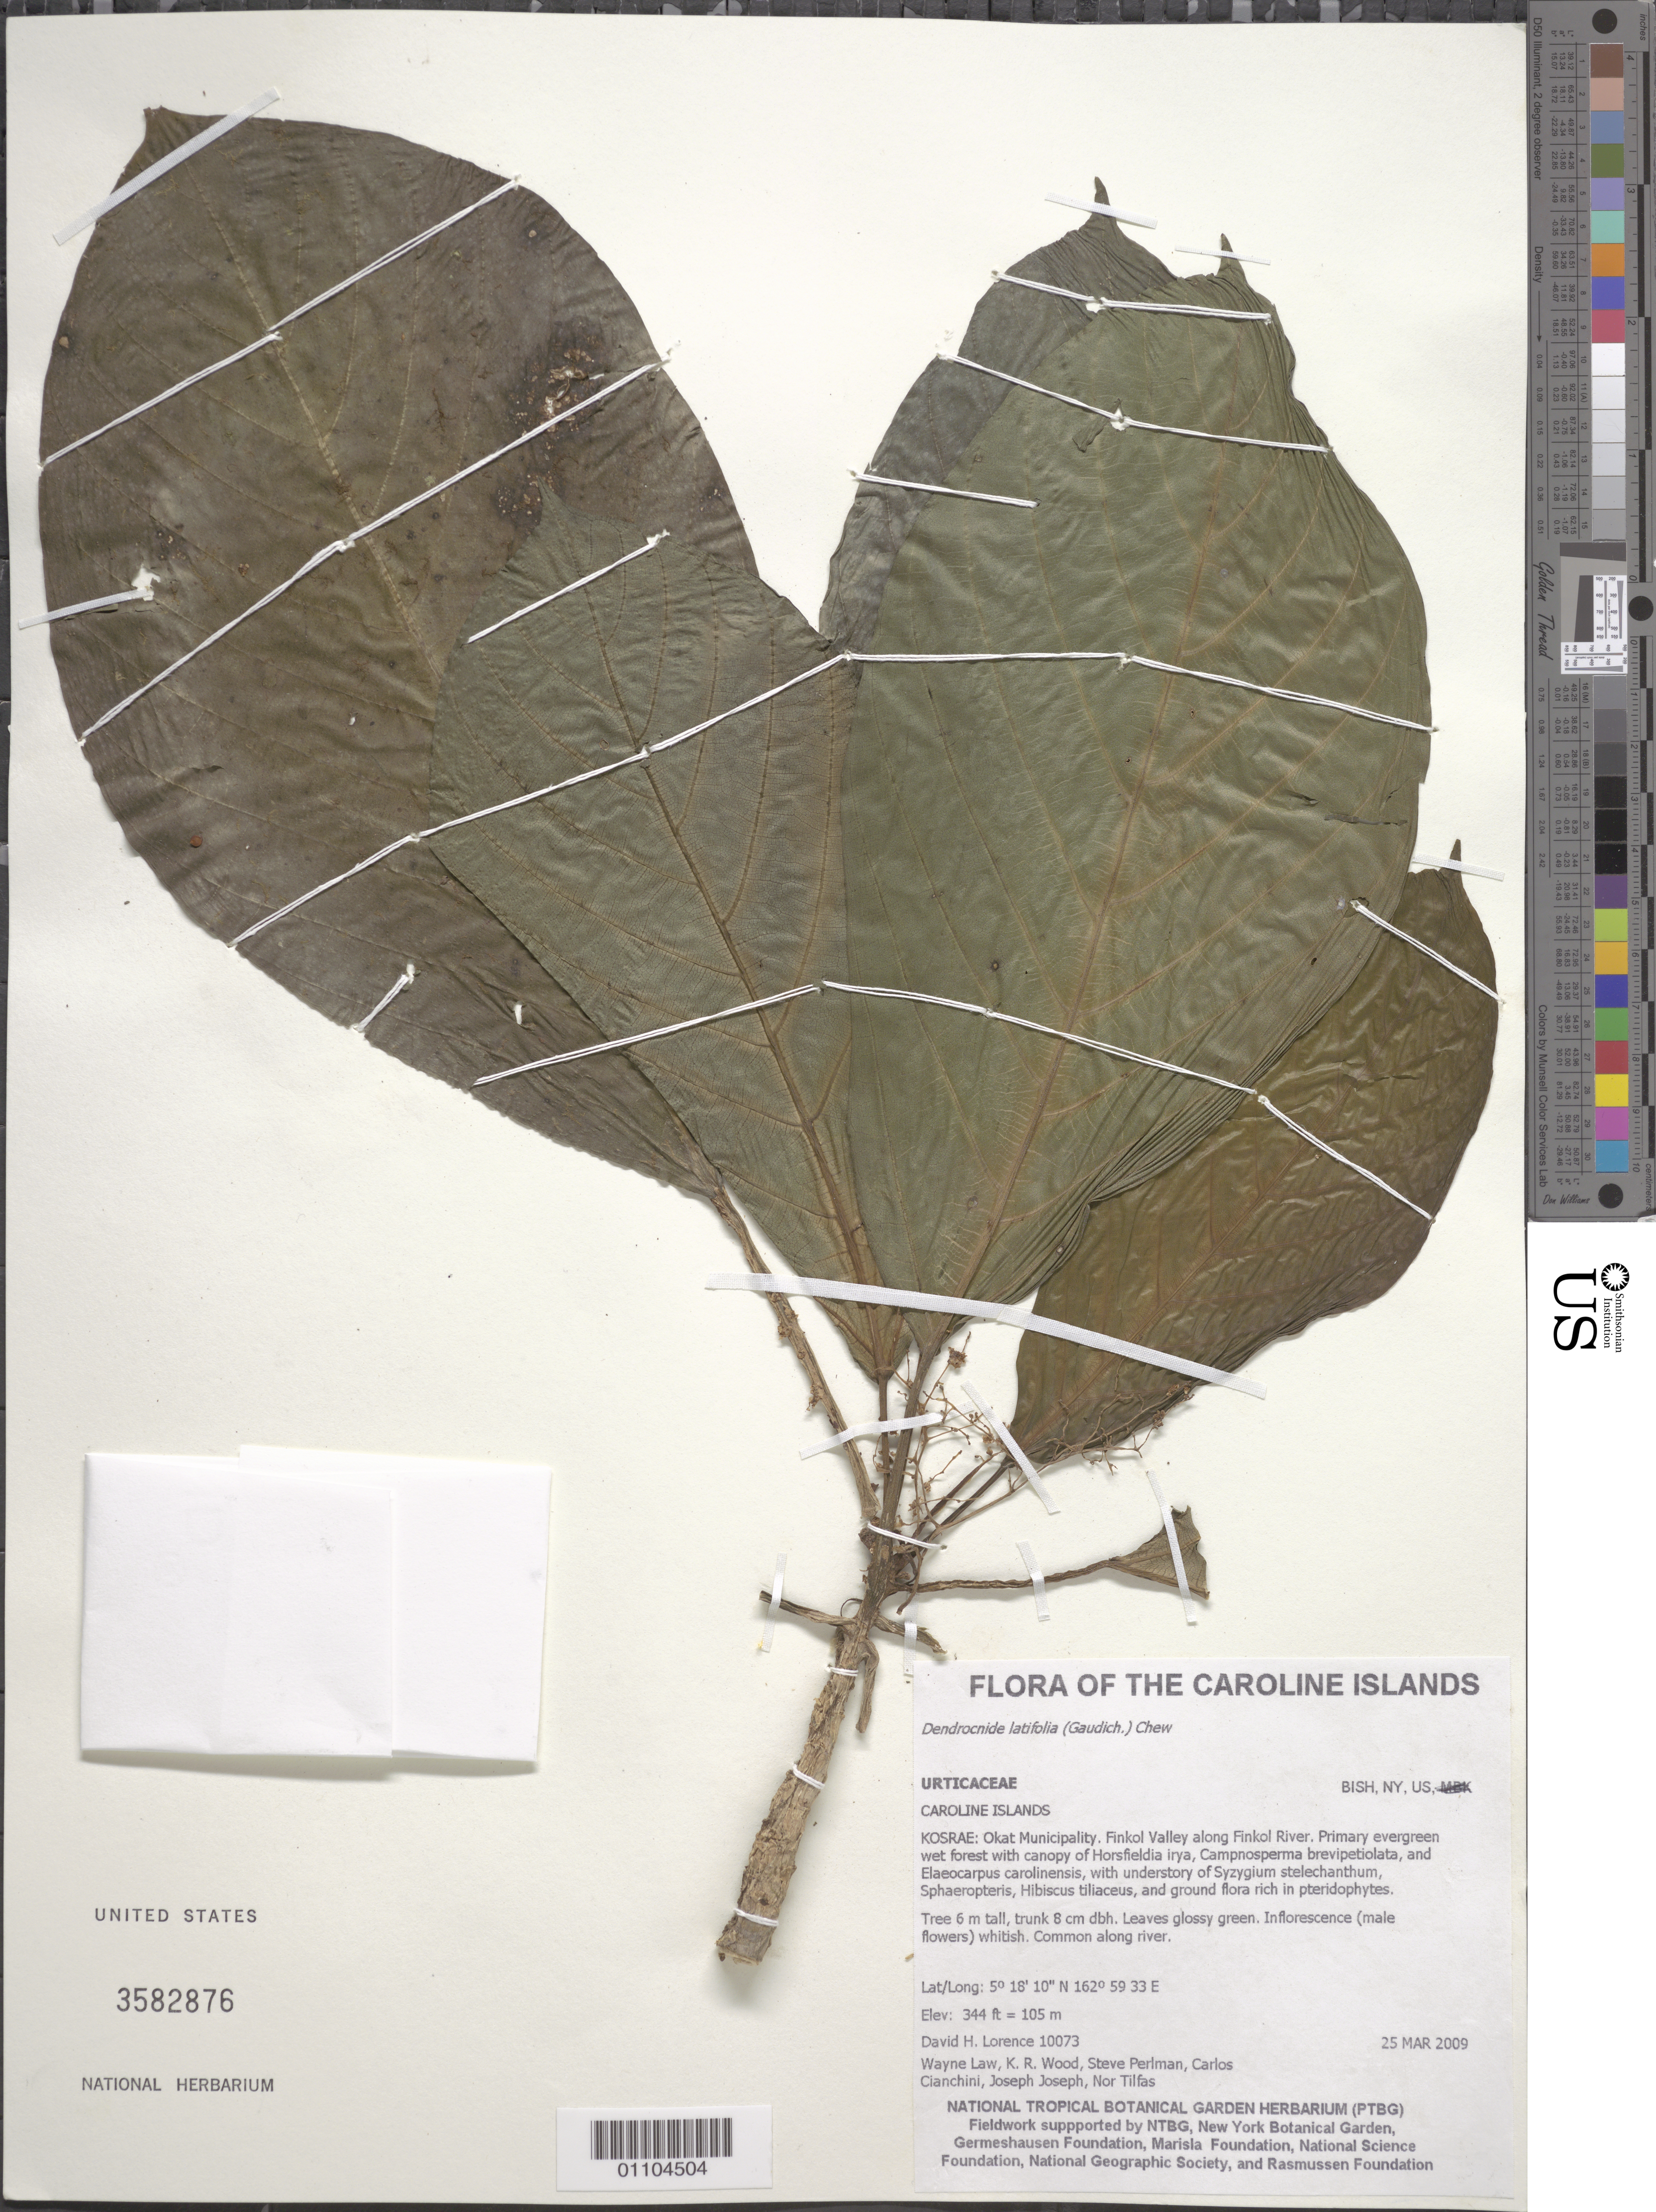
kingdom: Plantae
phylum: Tracheophyta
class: Magnoliopsida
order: Rosales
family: Urticaceae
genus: Dendrocnide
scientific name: Dendrocnide latifolia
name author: (Gaudich.) Chew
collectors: D. Lorence, K. R. Wood, S. P. Perlman, C. Cianchini, Joseph, J. & N. Tilfas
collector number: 10073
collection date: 2009-03-25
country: Micronesia, Federated States of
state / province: Kosrae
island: Kosrae [Kusaie]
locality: Finkol Valley along Finkol River, Okat Muncipality, Kosrae.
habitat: Primary evergreen wet forest with canopy. Common along river.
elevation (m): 105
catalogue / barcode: US 3582876